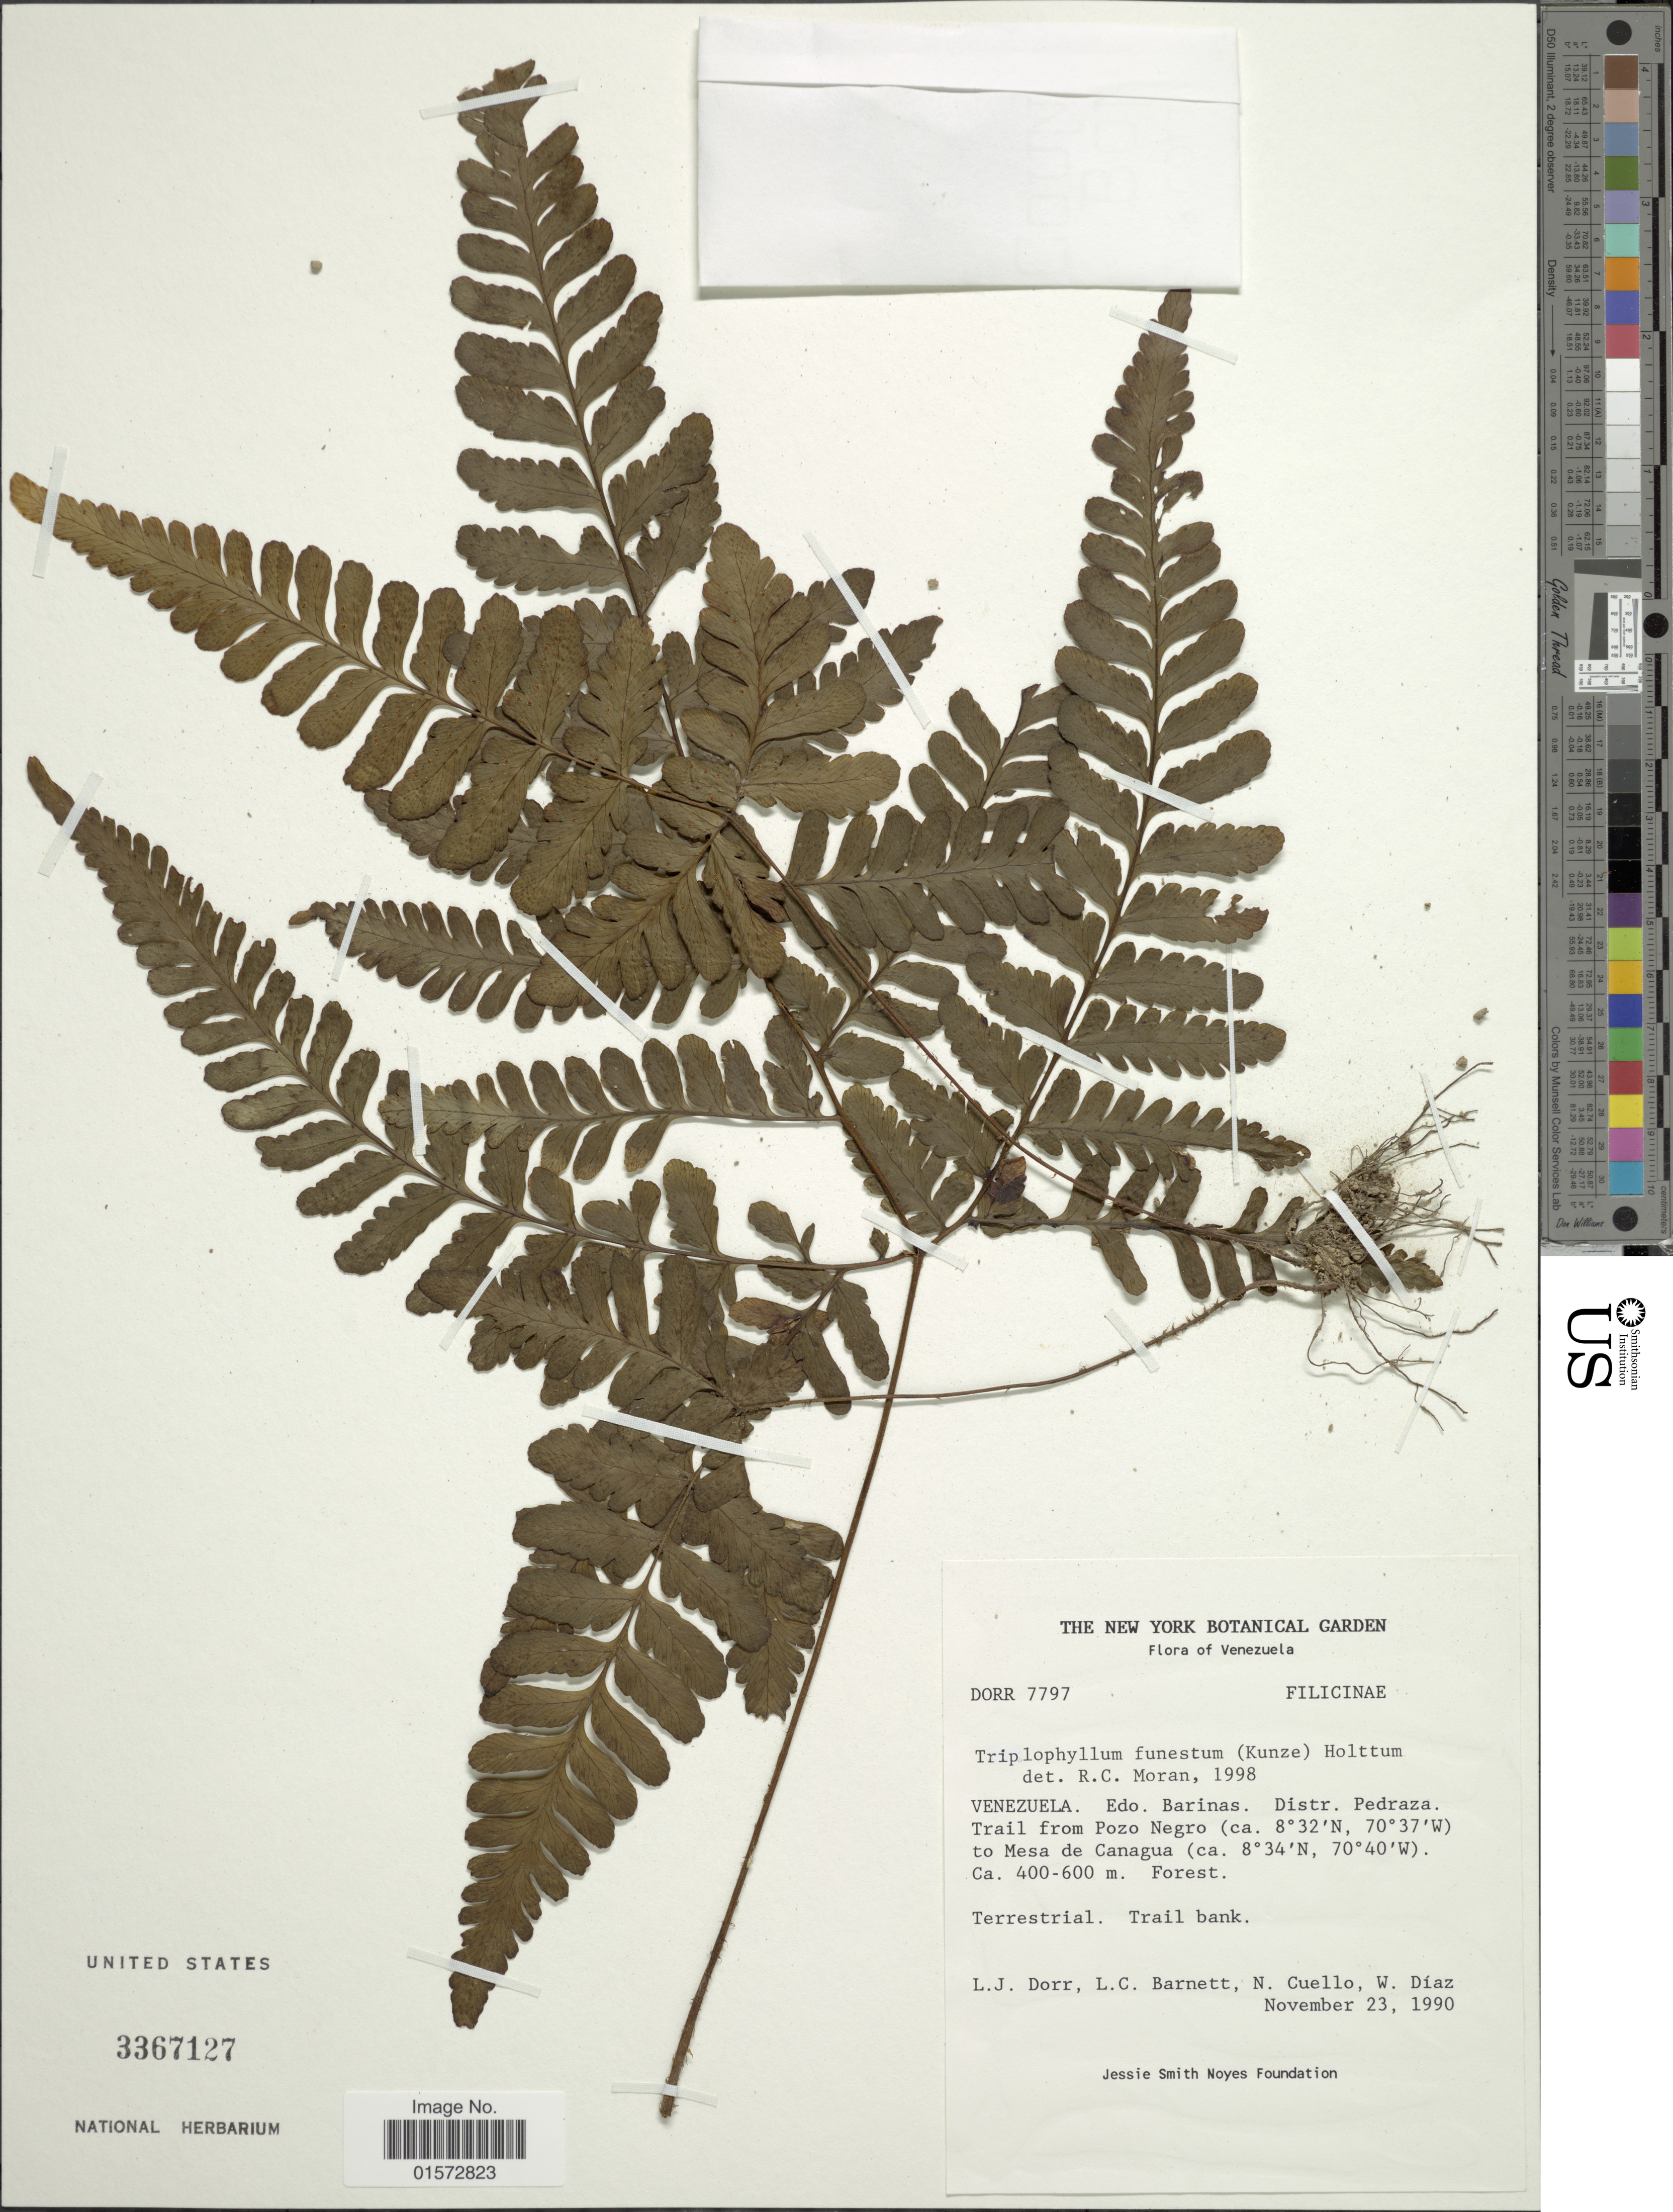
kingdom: Plantae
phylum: Tracheophyta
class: Polypodiopsida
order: Polypodiales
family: Tectariaceae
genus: Triplophyllum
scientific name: Triplophyllum funestum var. funestum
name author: (Kunze) Holttum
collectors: L. J. Dorr, L. C. Barnett, N. L. Cuello & W. Díaz P.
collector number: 7797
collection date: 1990-11-23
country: Venezuela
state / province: Barinas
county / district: Pedraza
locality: Trail from Pozo Negro to Mesa de Canagua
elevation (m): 400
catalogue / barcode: US 3367127